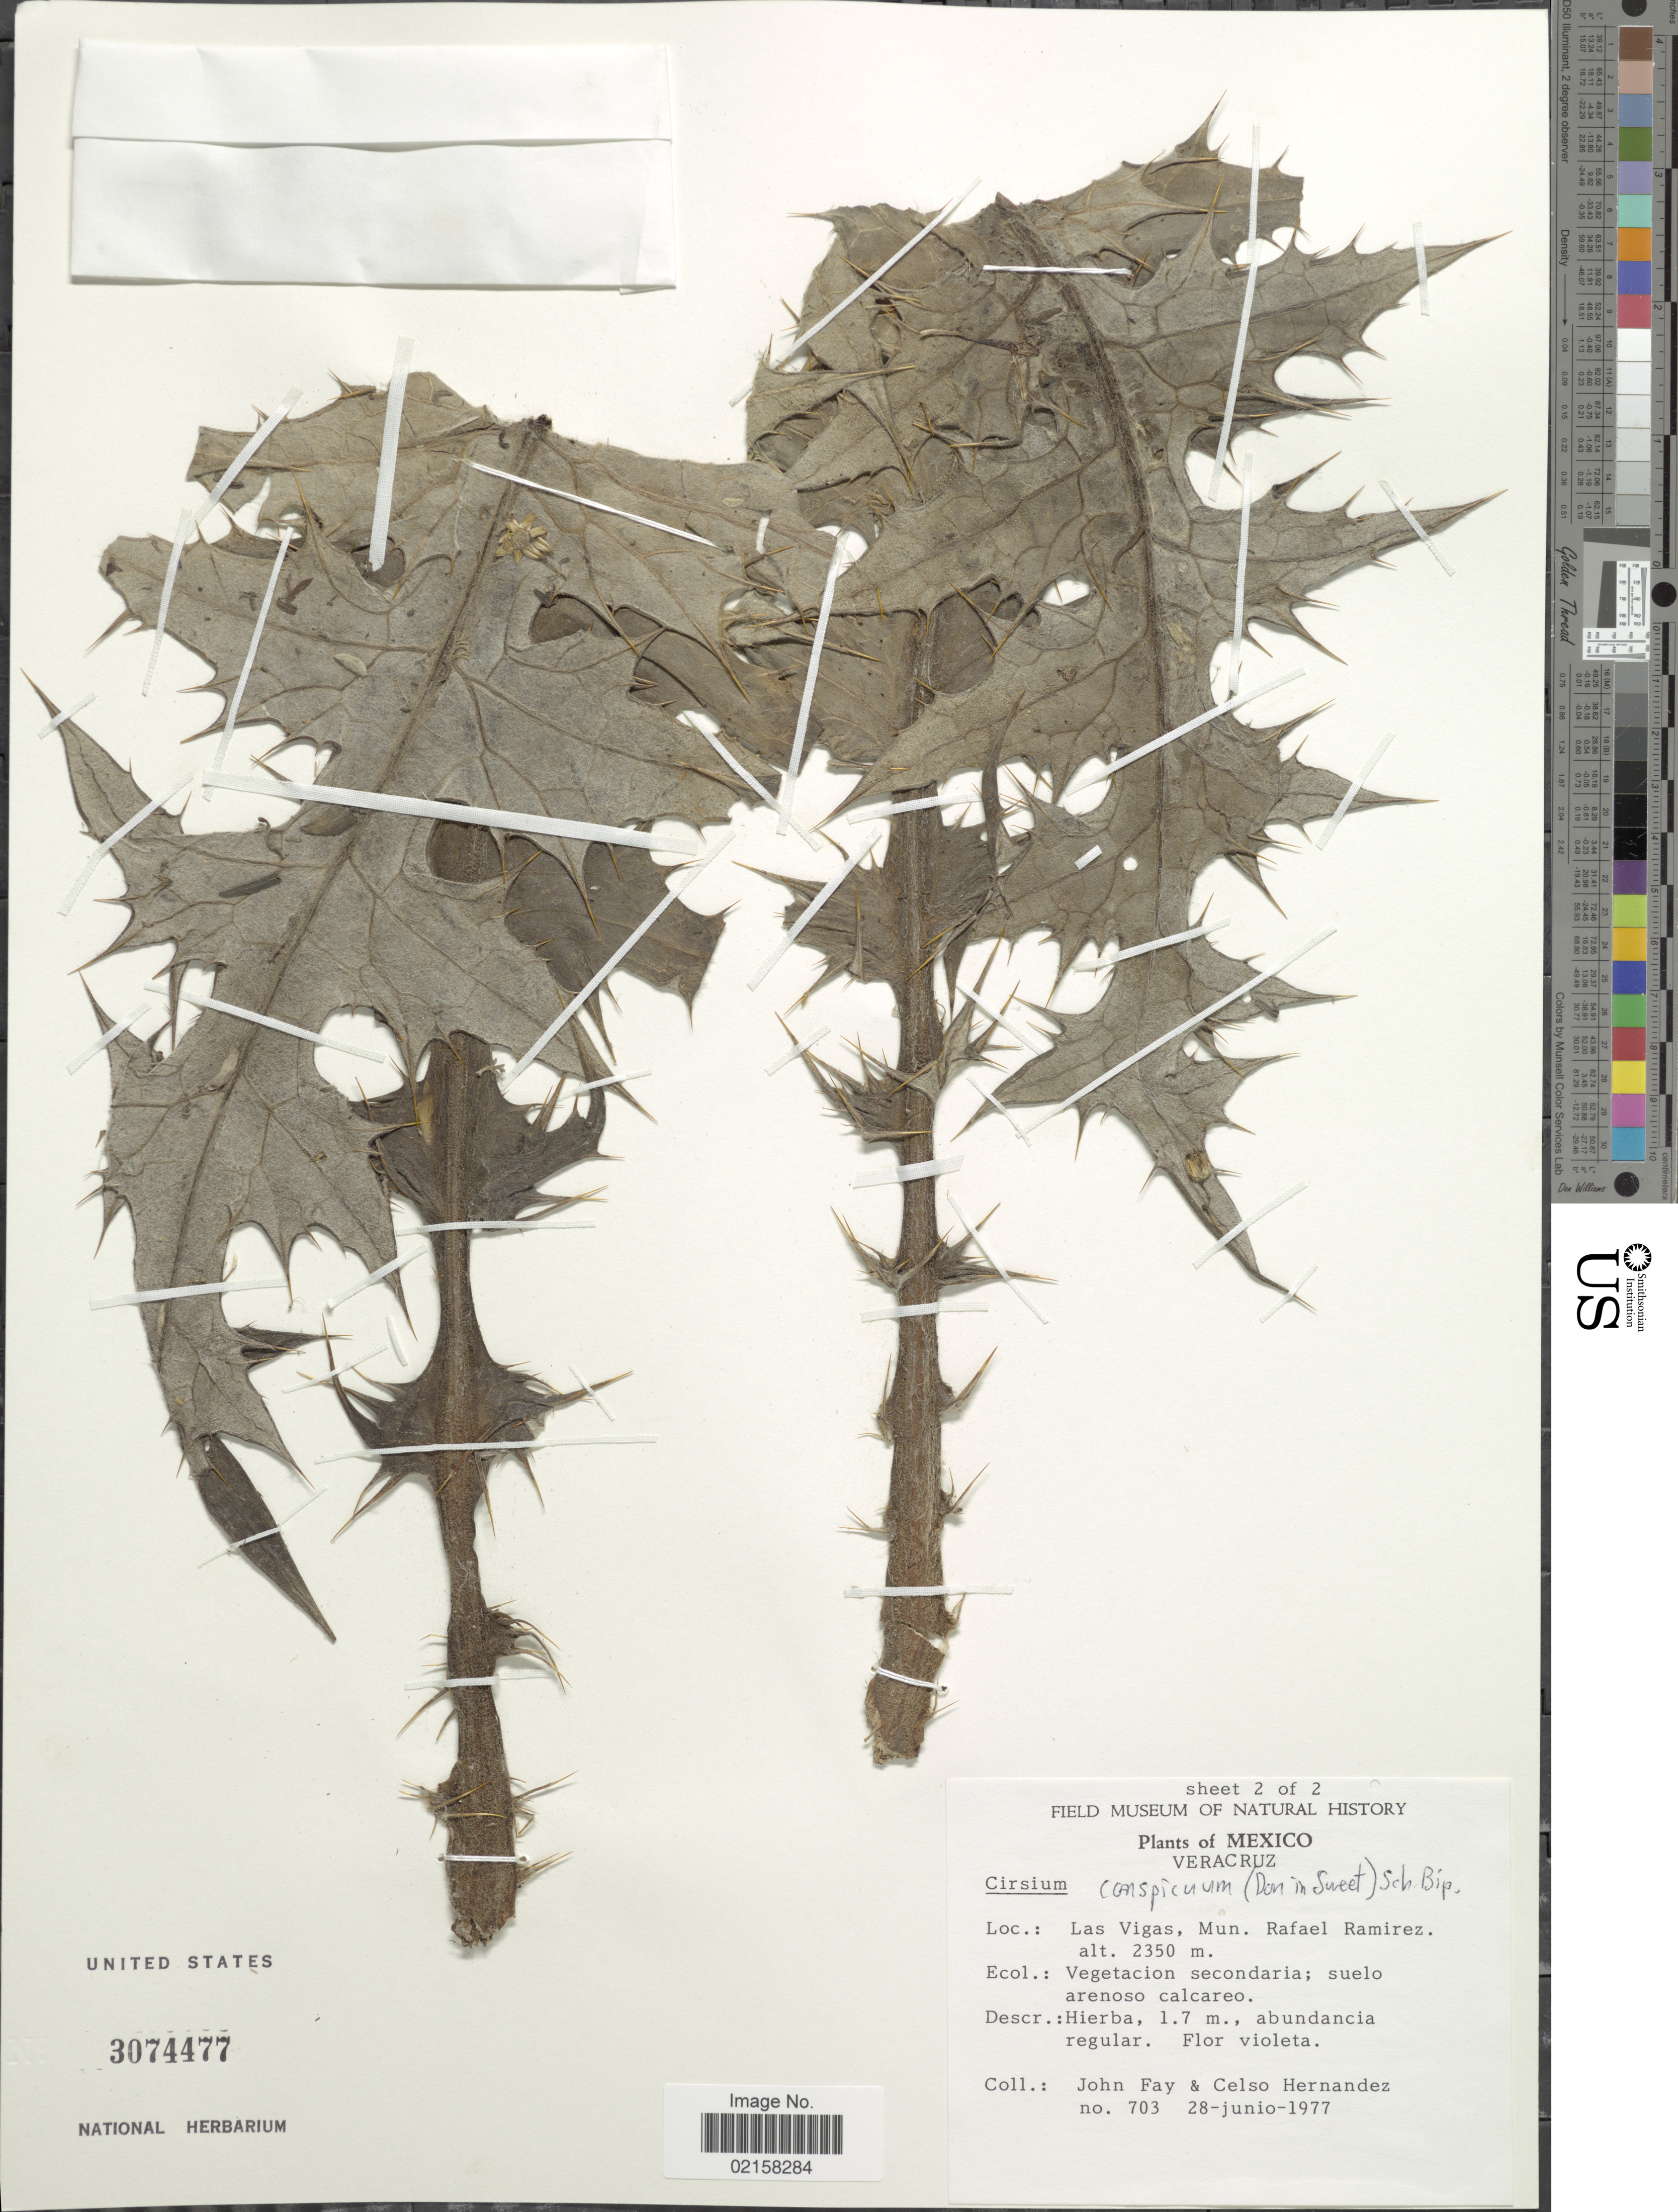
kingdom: Plantae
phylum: Tracheophyta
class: Magnoliopsida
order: Asterales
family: Asteraceae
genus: Cirsium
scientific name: Cirsium conspicuum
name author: (G. Don) Sch. Bip.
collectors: J. M. Fay & C. Hernandez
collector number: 703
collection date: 1977-06-28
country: Mexico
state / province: Veracruz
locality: Veracruz, Las Vigas, Mun. Rafael Ramirez.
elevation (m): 2350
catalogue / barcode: US 3074477